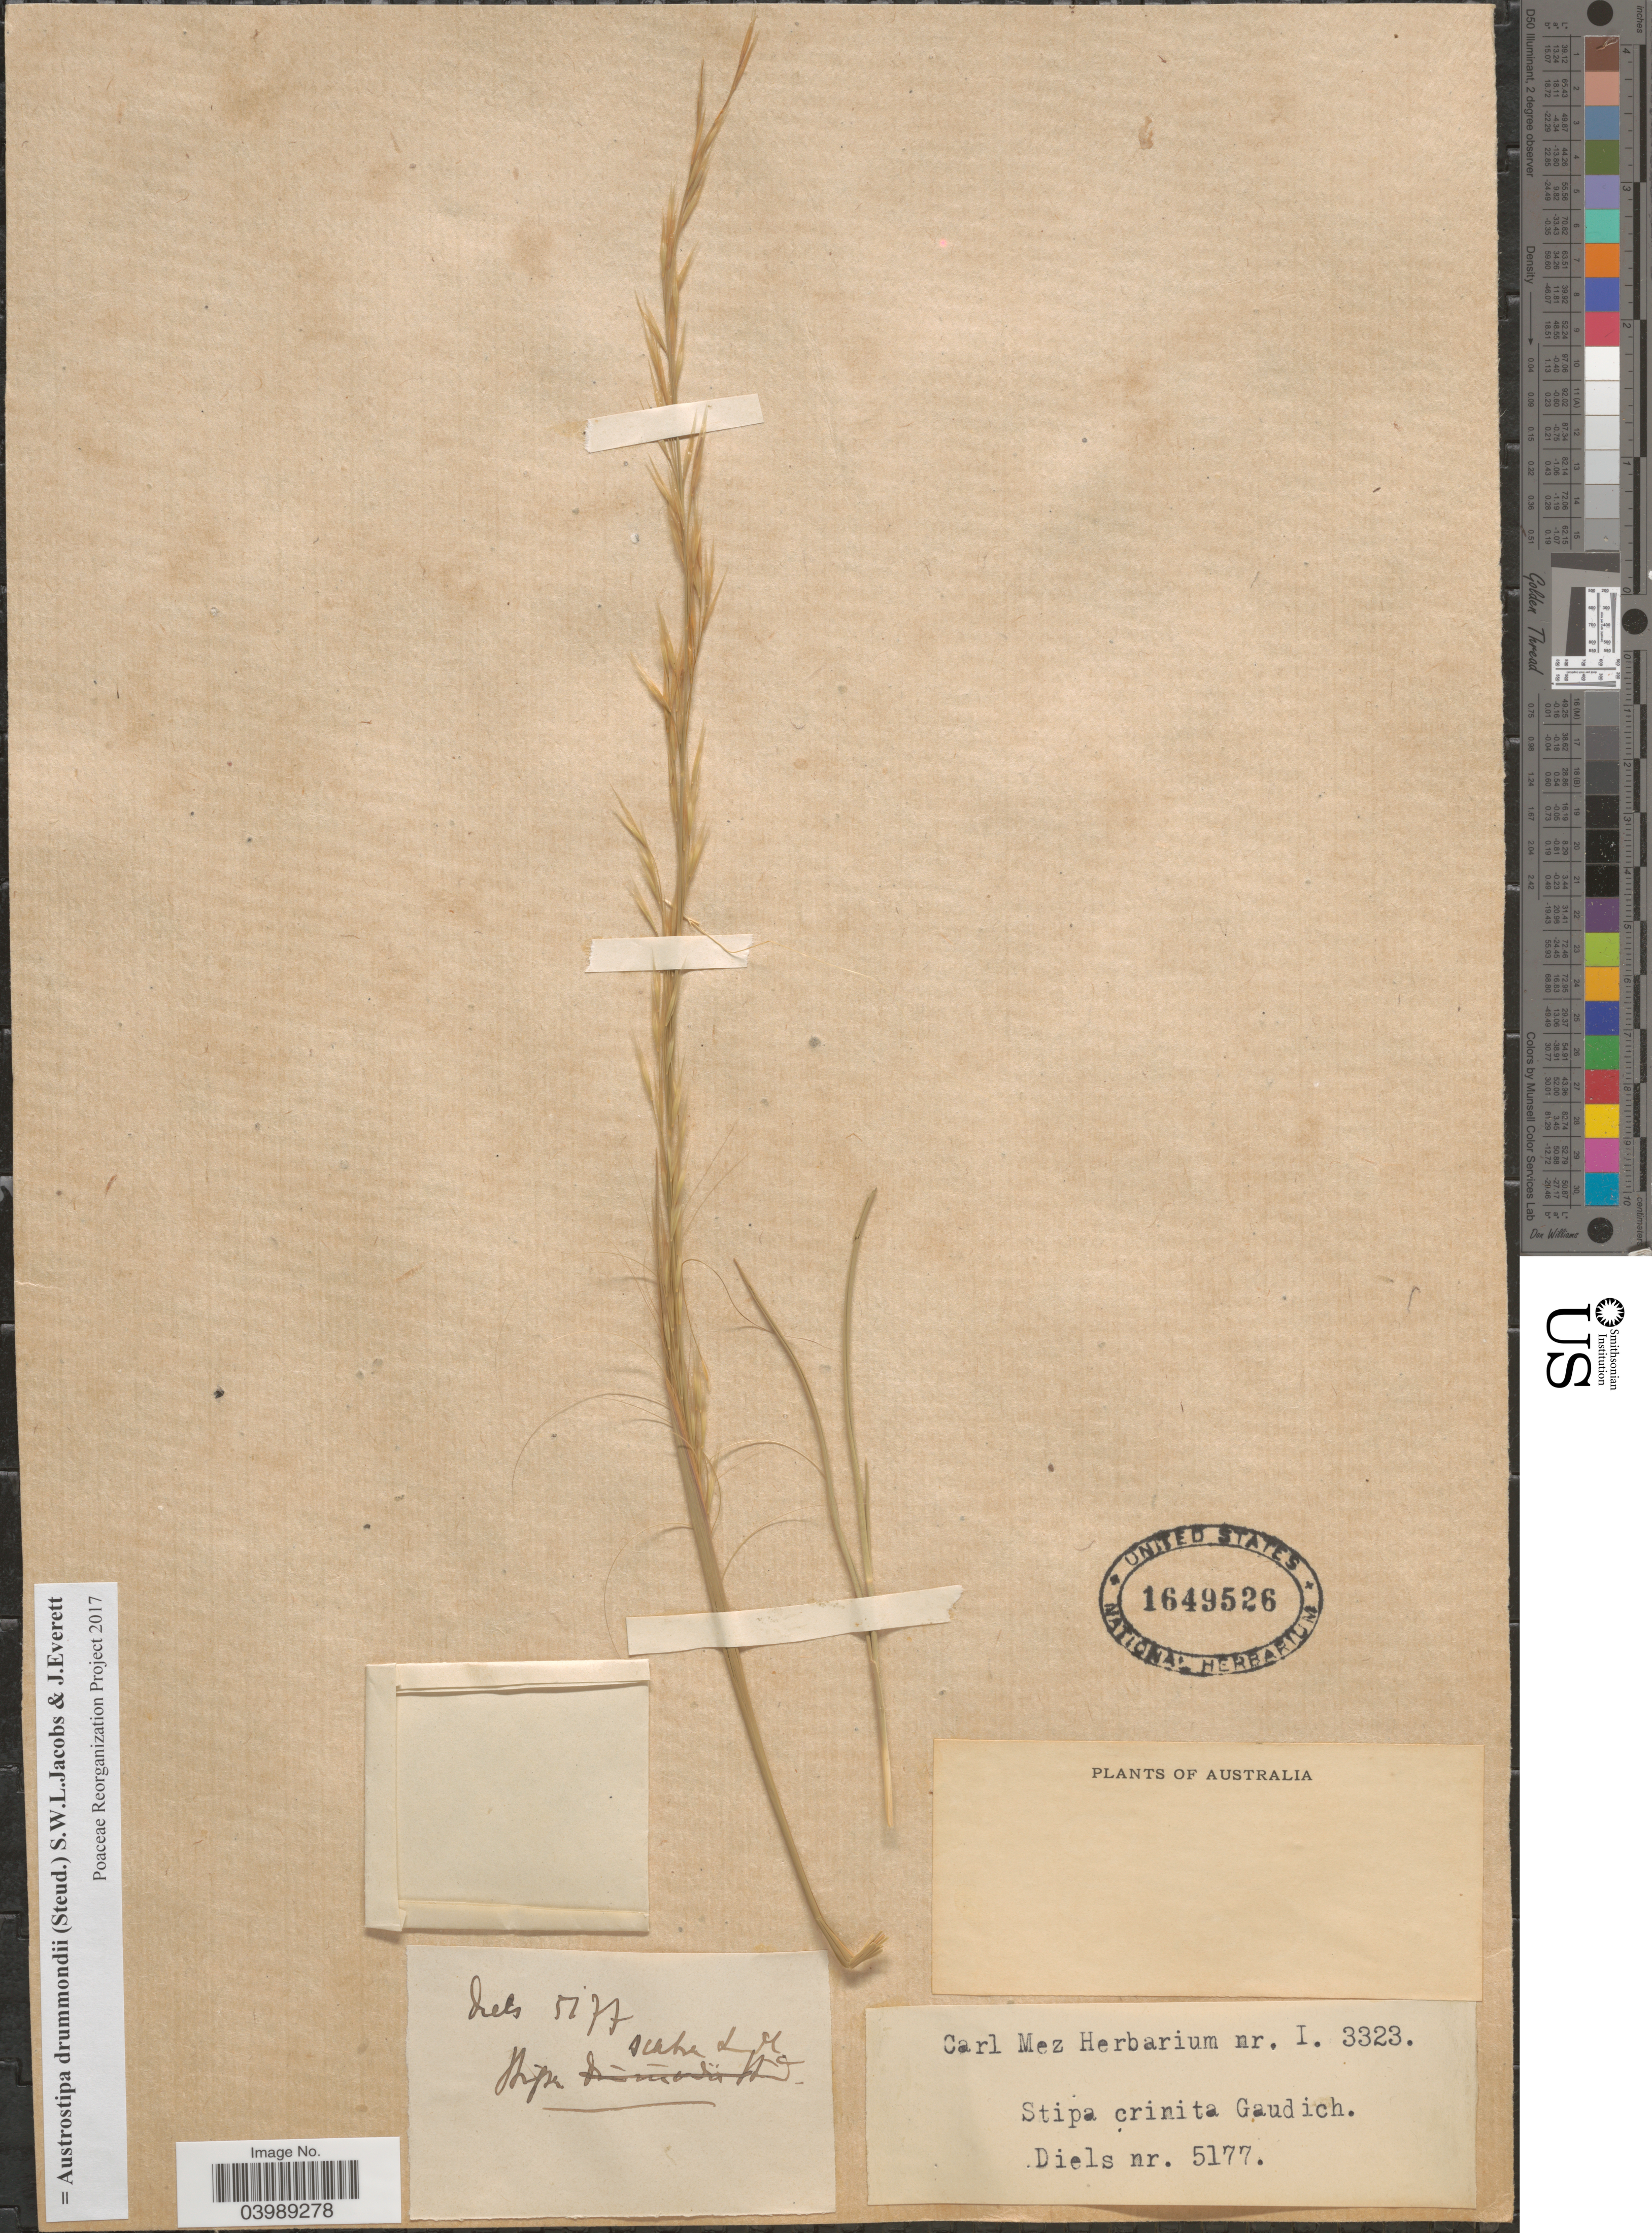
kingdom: Plantae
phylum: Tracheophyta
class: Liliopsida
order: Poales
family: Poaceae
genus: Austrostipa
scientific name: Austrostipa drummondii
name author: (Steud.) S.W.L. Jacobs & J. Everett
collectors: Diels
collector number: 5177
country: Australia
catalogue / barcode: US 1649526